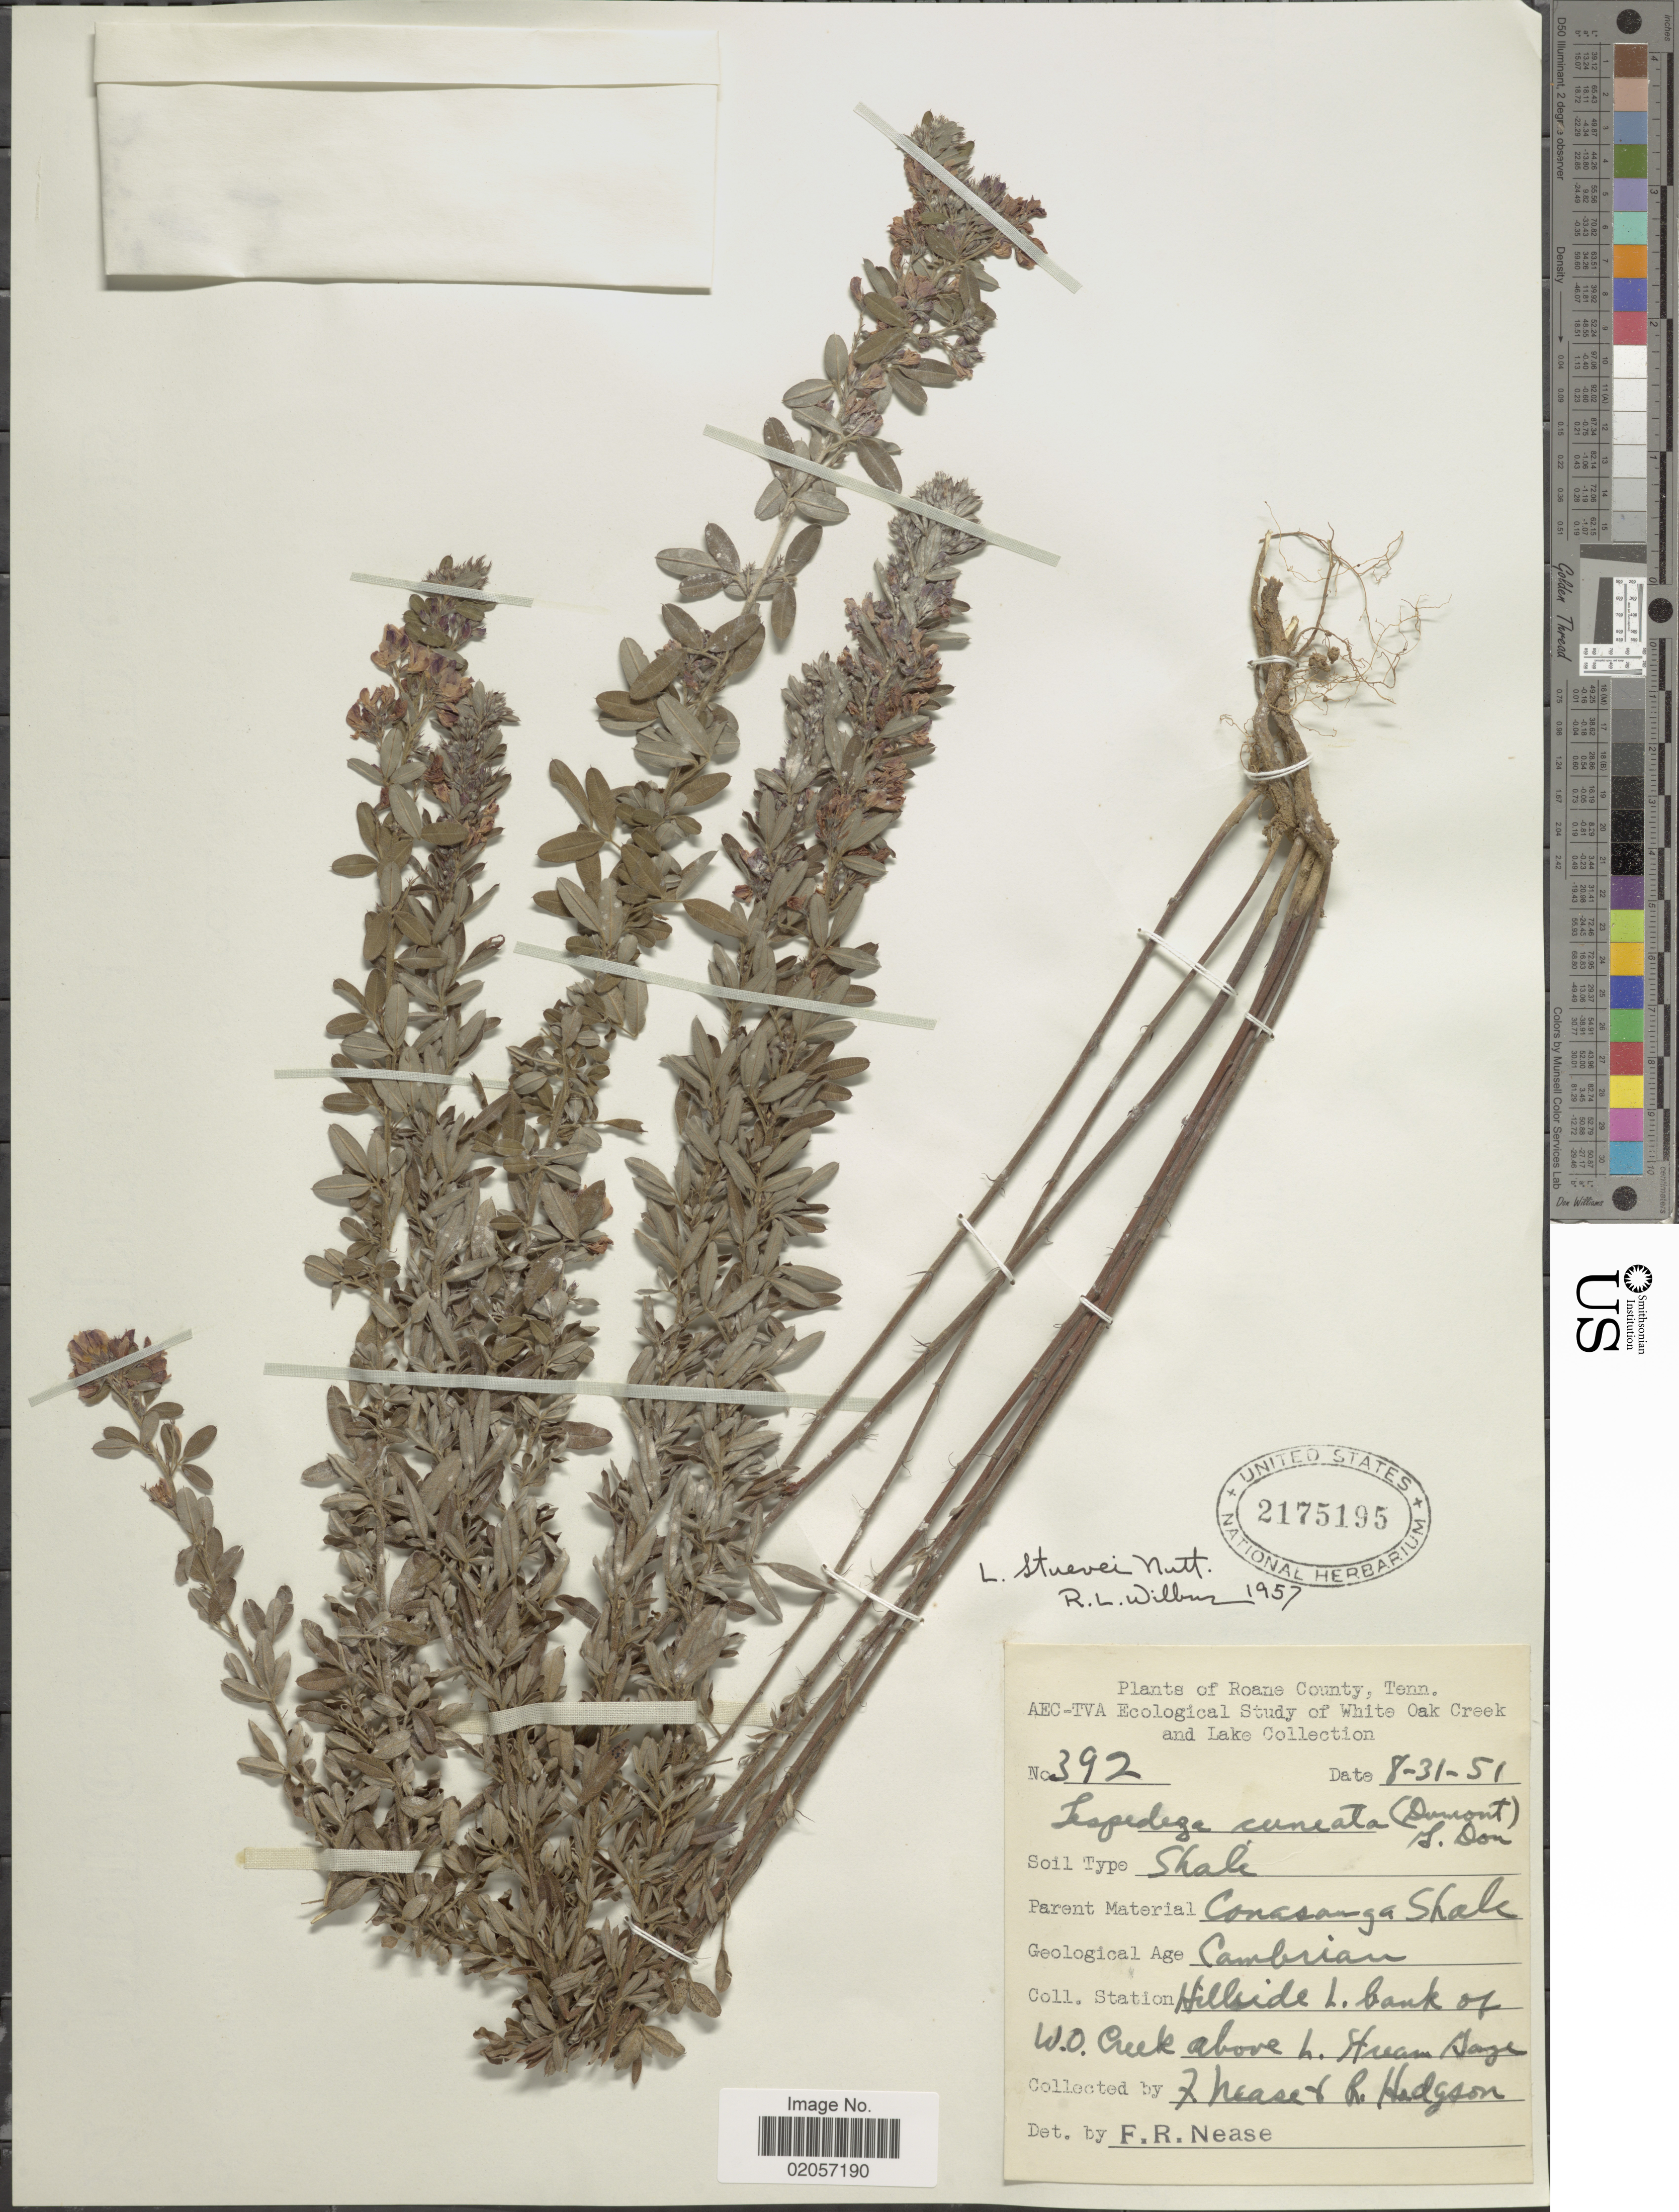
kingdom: Plantae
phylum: Tracheophyta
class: Magnoliopsida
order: Fabales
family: Fabaceae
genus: Lespedeza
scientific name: Lespedeza stuevei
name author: Nutt.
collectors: F. Nease & R. Hadgson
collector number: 392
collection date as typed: Transcribed d/m/y: 31/8/51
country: United States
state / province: Tennessee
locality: Roane County. Hillside L. bank of W. O. Creek above L. Stream Gorge.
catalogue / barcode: US 2175195